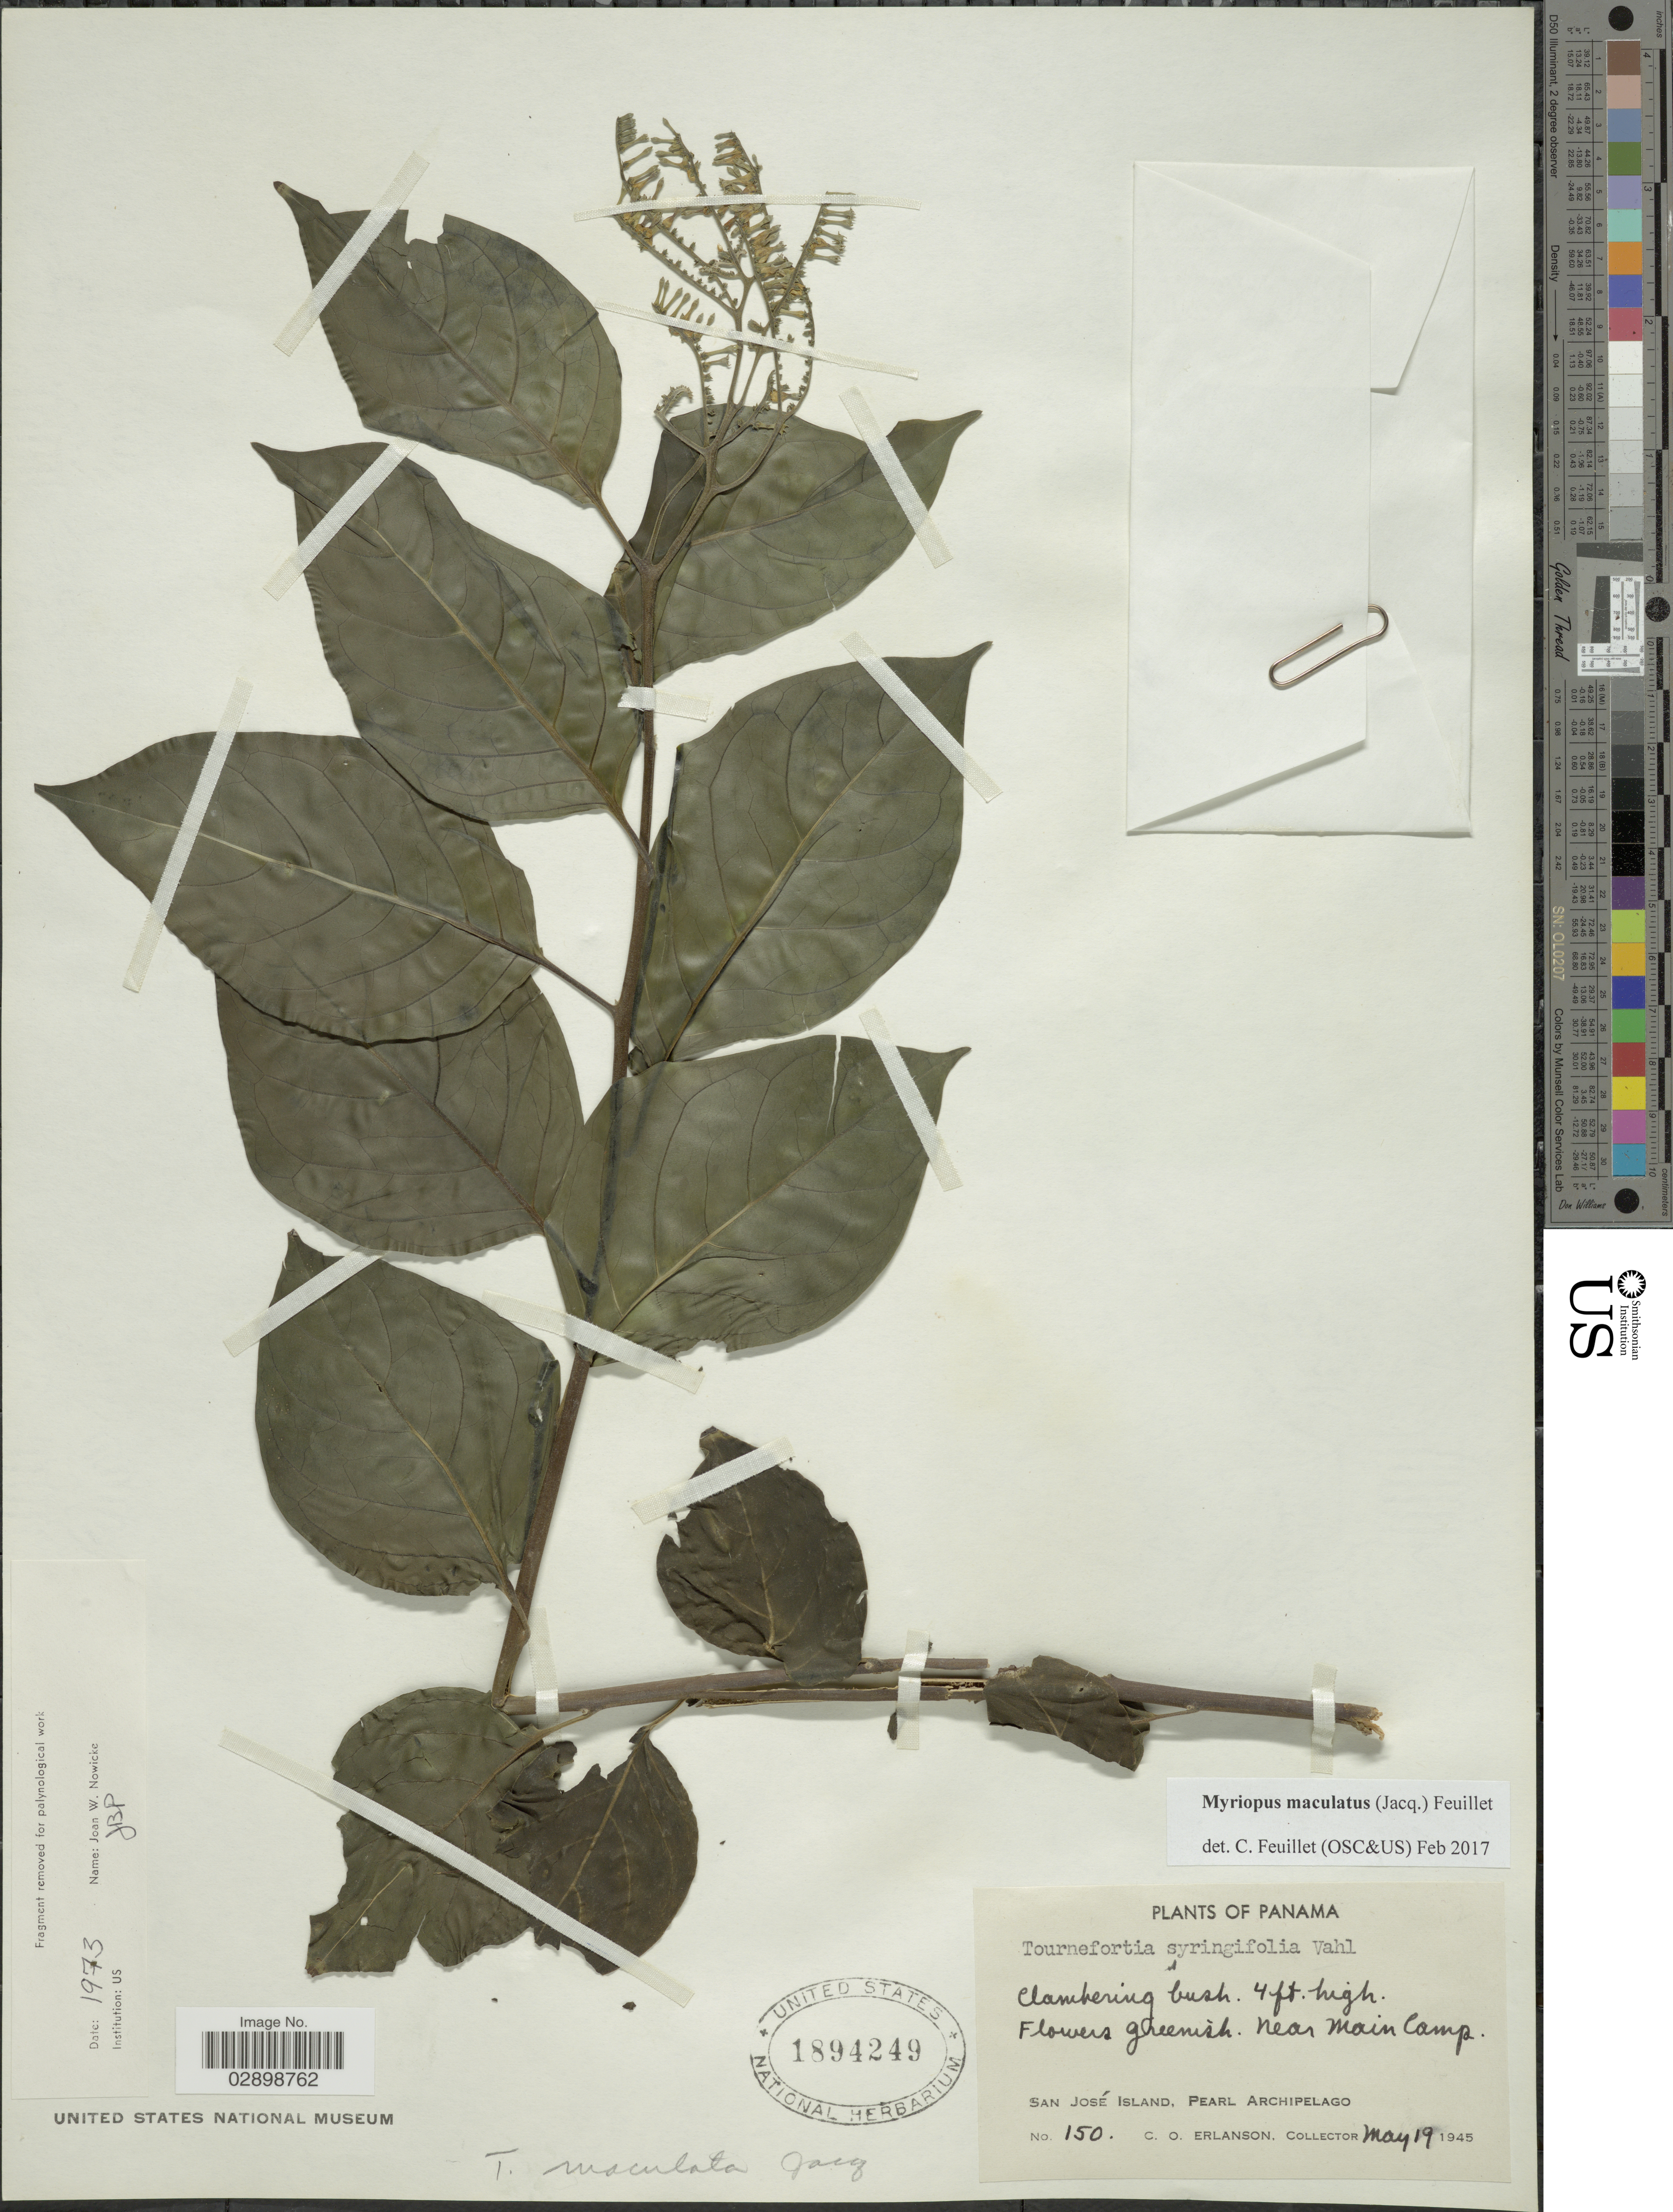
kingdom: Plantae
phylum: Tracheophyta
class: Magnoliopsida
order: Boraginales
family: Heliotropiaceae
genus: Myriopus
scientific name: Myriopus maculatus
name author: (Jacq.) Feuillet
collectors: C. O. Erlanson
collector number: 150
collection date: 1945-05-19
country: Panama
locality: Near Main Camp. San José Island, Pearl Archipelago.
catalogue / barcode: US 1894249